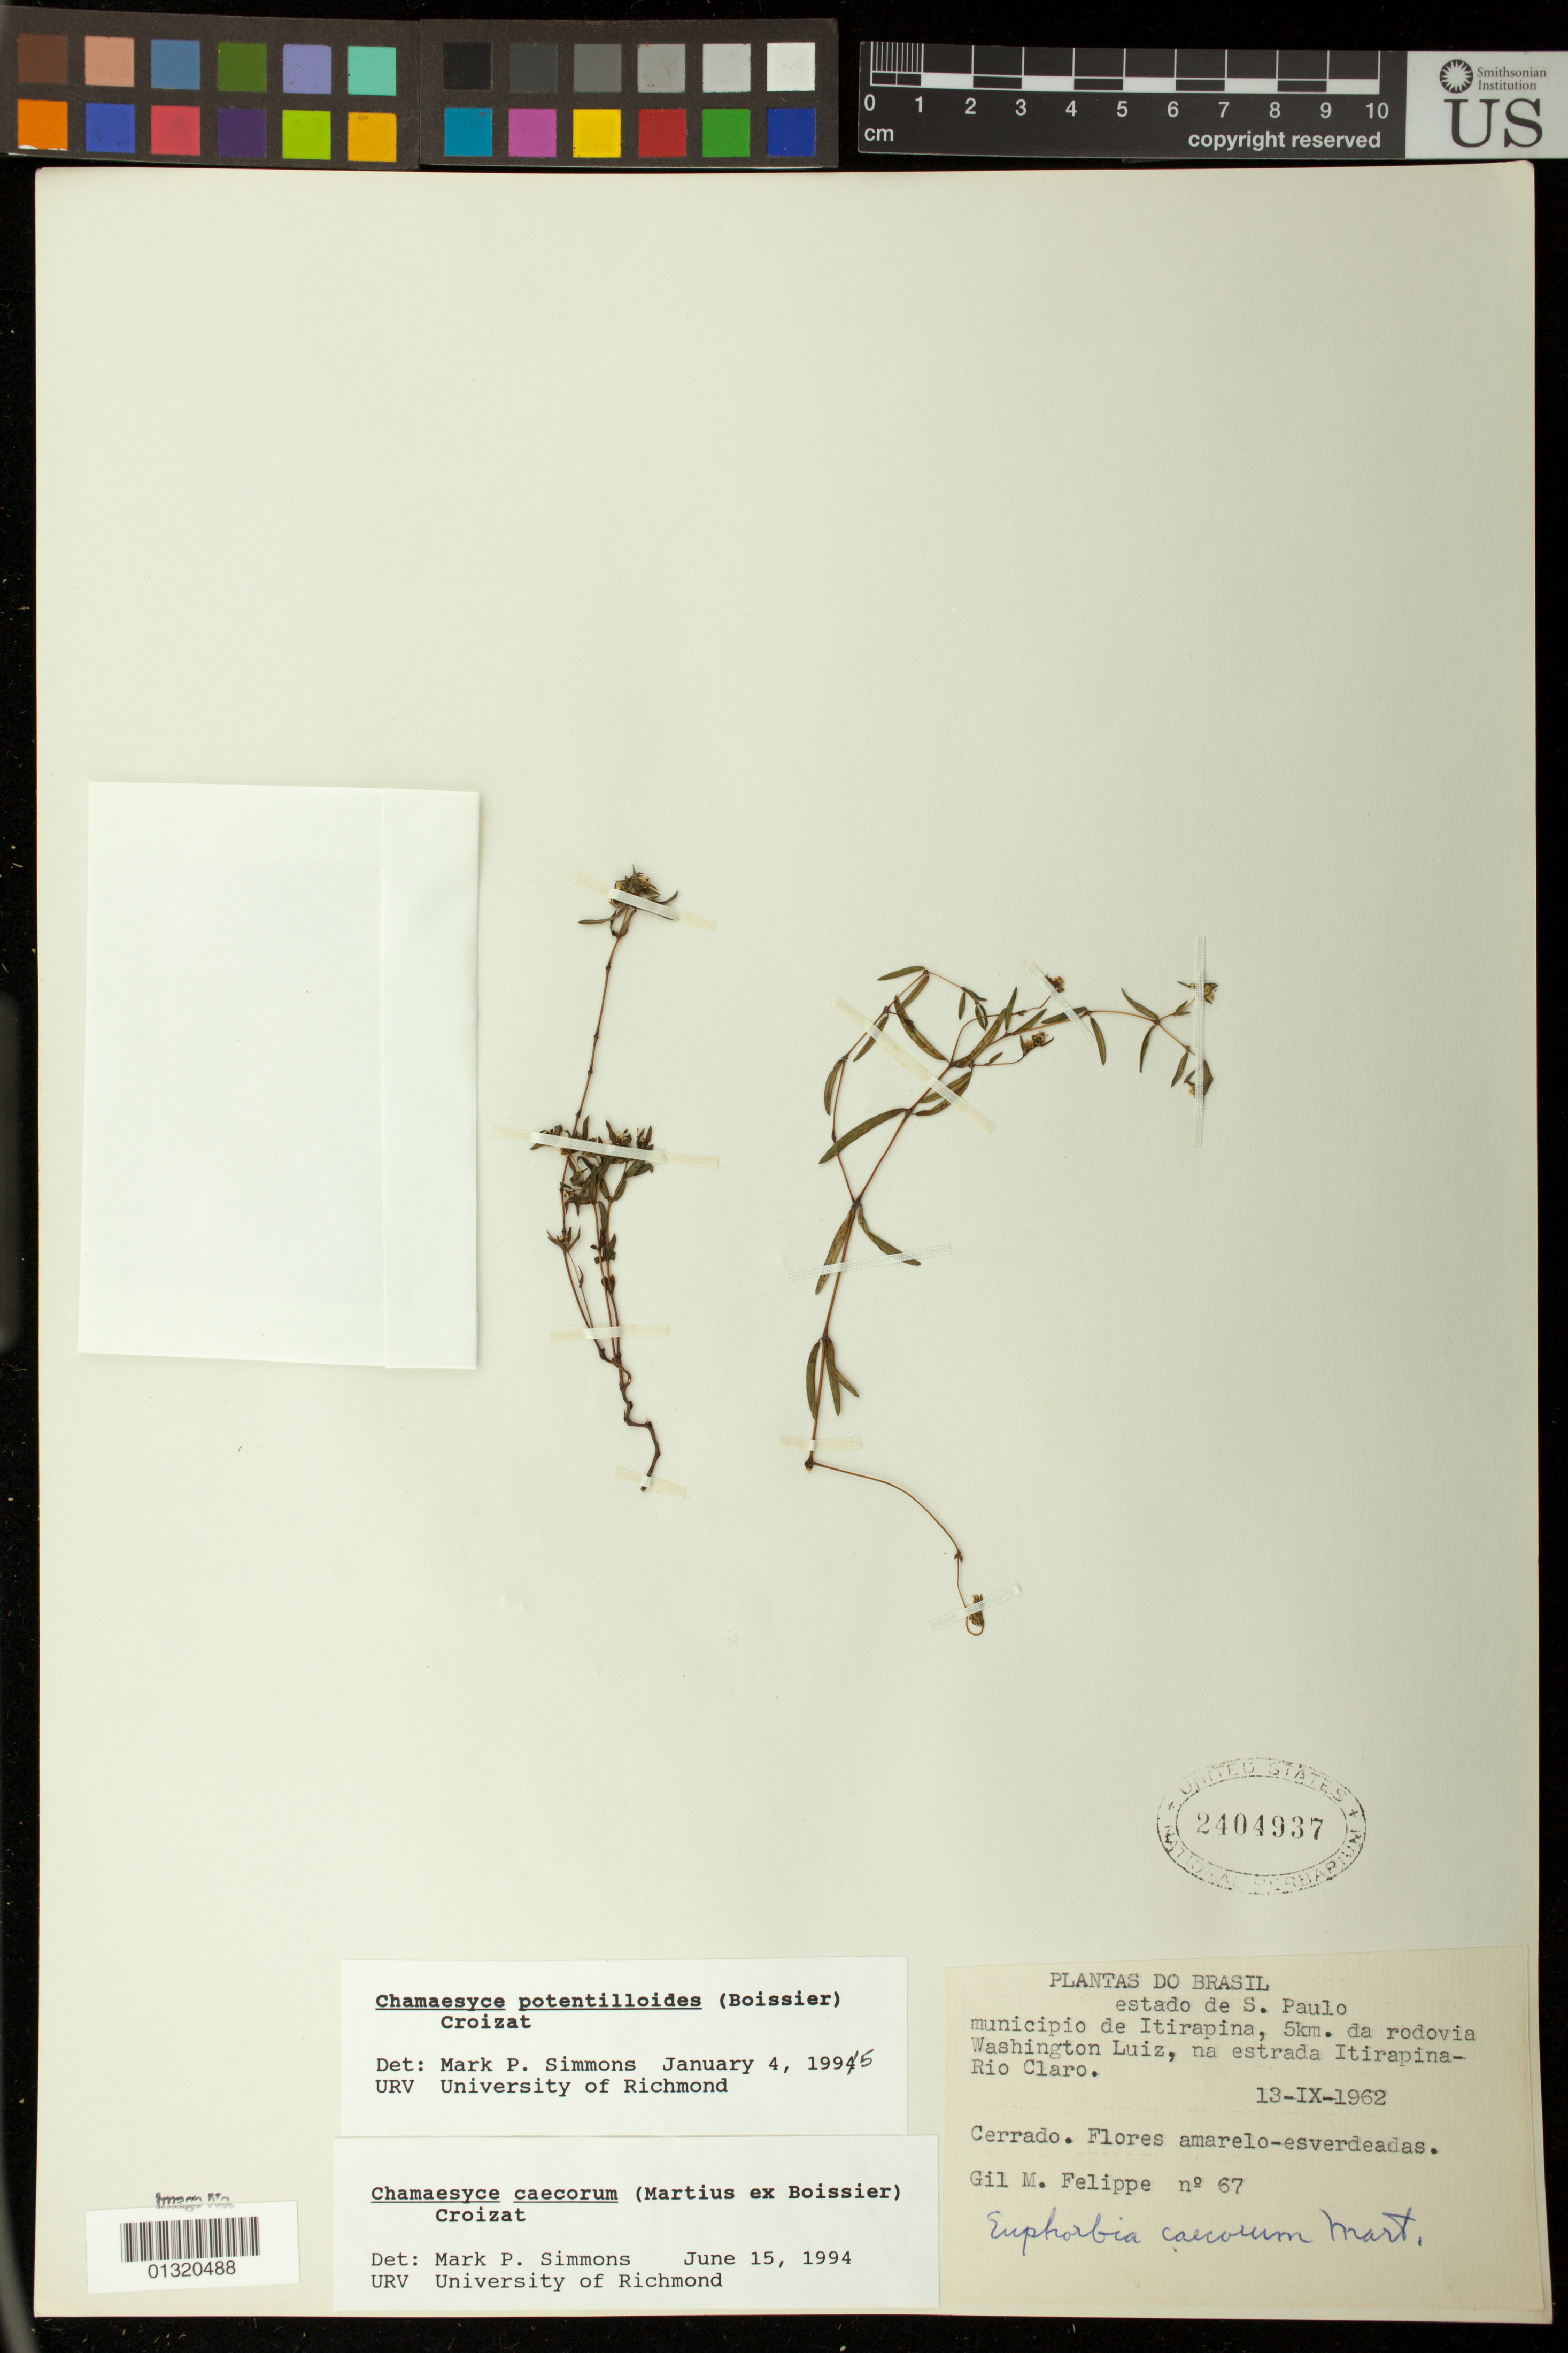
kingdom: Plantae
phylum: Tracheophyta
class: Magnoliopsida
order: Malpighiales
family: Euphorbiaceae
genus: Euphorbia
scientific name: Euphorbia potentilloides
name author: Boiss.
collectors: G. M. Felippe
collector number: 67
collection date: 1962-09-13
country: Brazil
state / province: São Paulo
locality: municipio de Itirapina, 5km. da rodovia Washington Luiz, na estrada Itirapina-Rio Claro.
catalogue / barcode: US 2404937